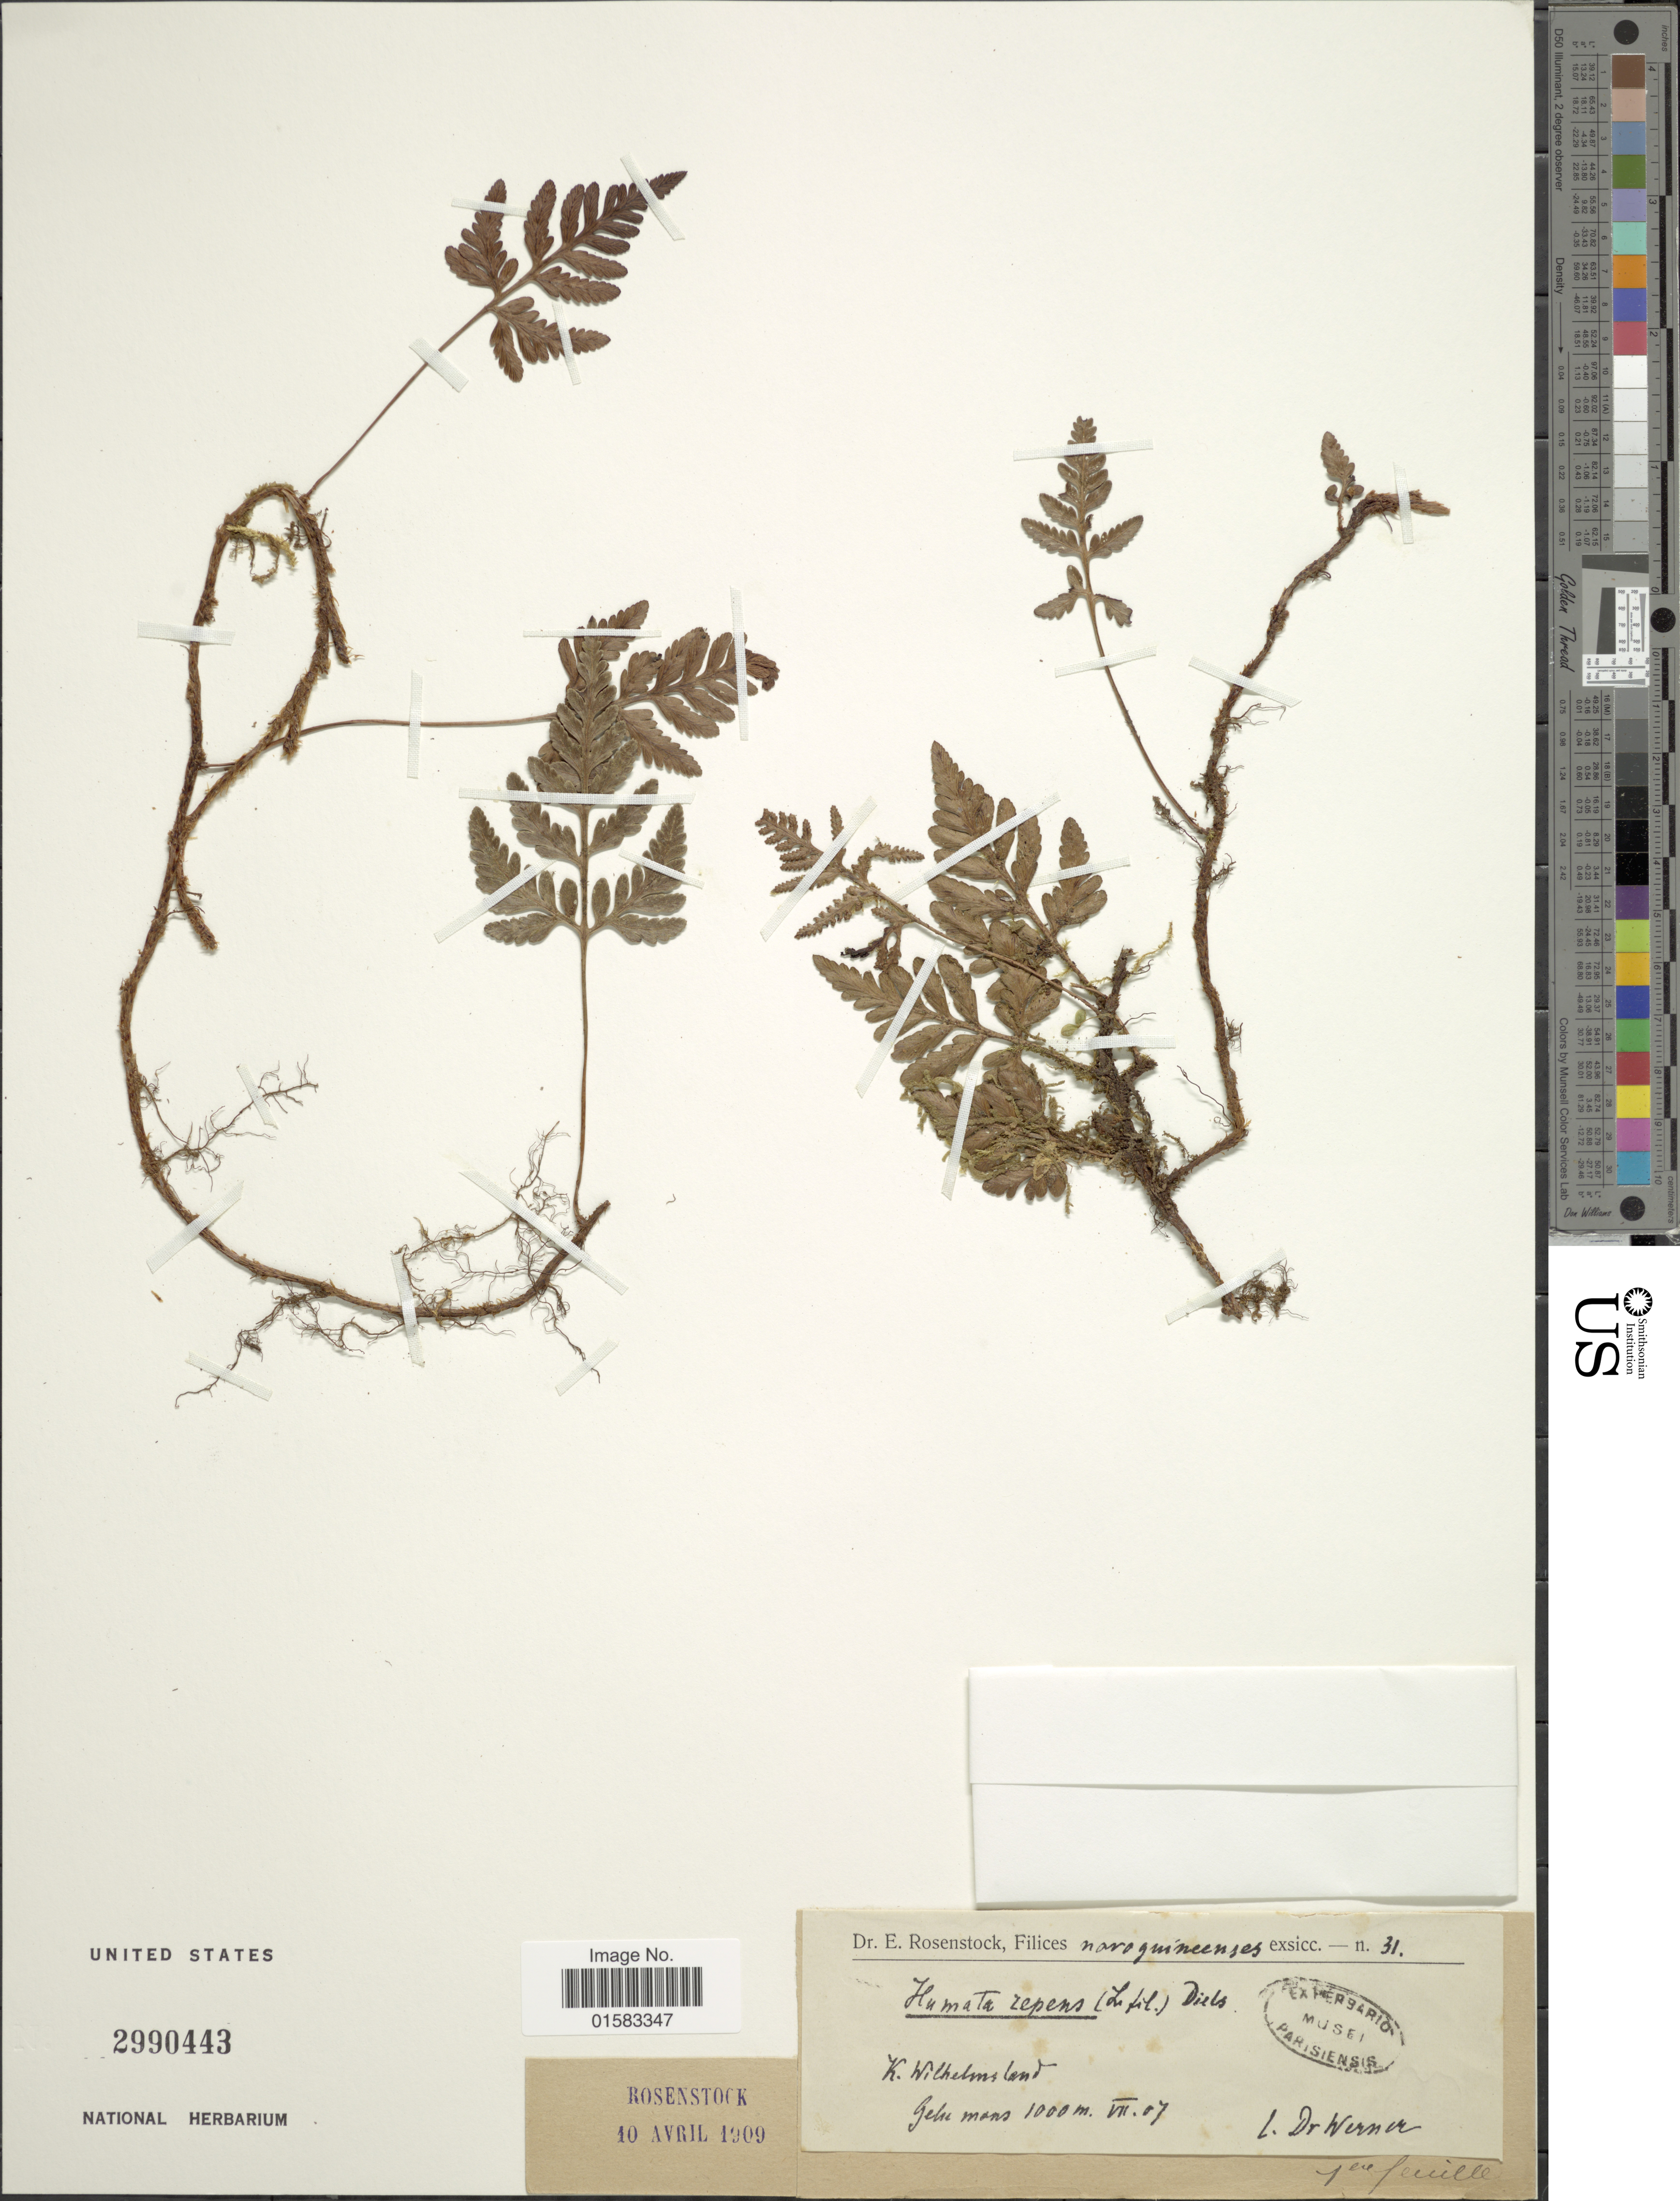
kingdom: Plantae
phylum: Tracheophyta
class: Polypodiopsida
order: Polypodiales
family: Davalliaceae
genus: Davallia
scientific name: Davallia repens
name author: (L. f.) Kuhn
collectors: -. Werner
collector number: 31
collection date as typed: Transcribed d/m/y: /7/7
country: Papua New Guinea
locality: New Guinea, K. Wilhemlsland, Gelu Mans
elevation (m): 1000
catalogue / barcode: US 2990443